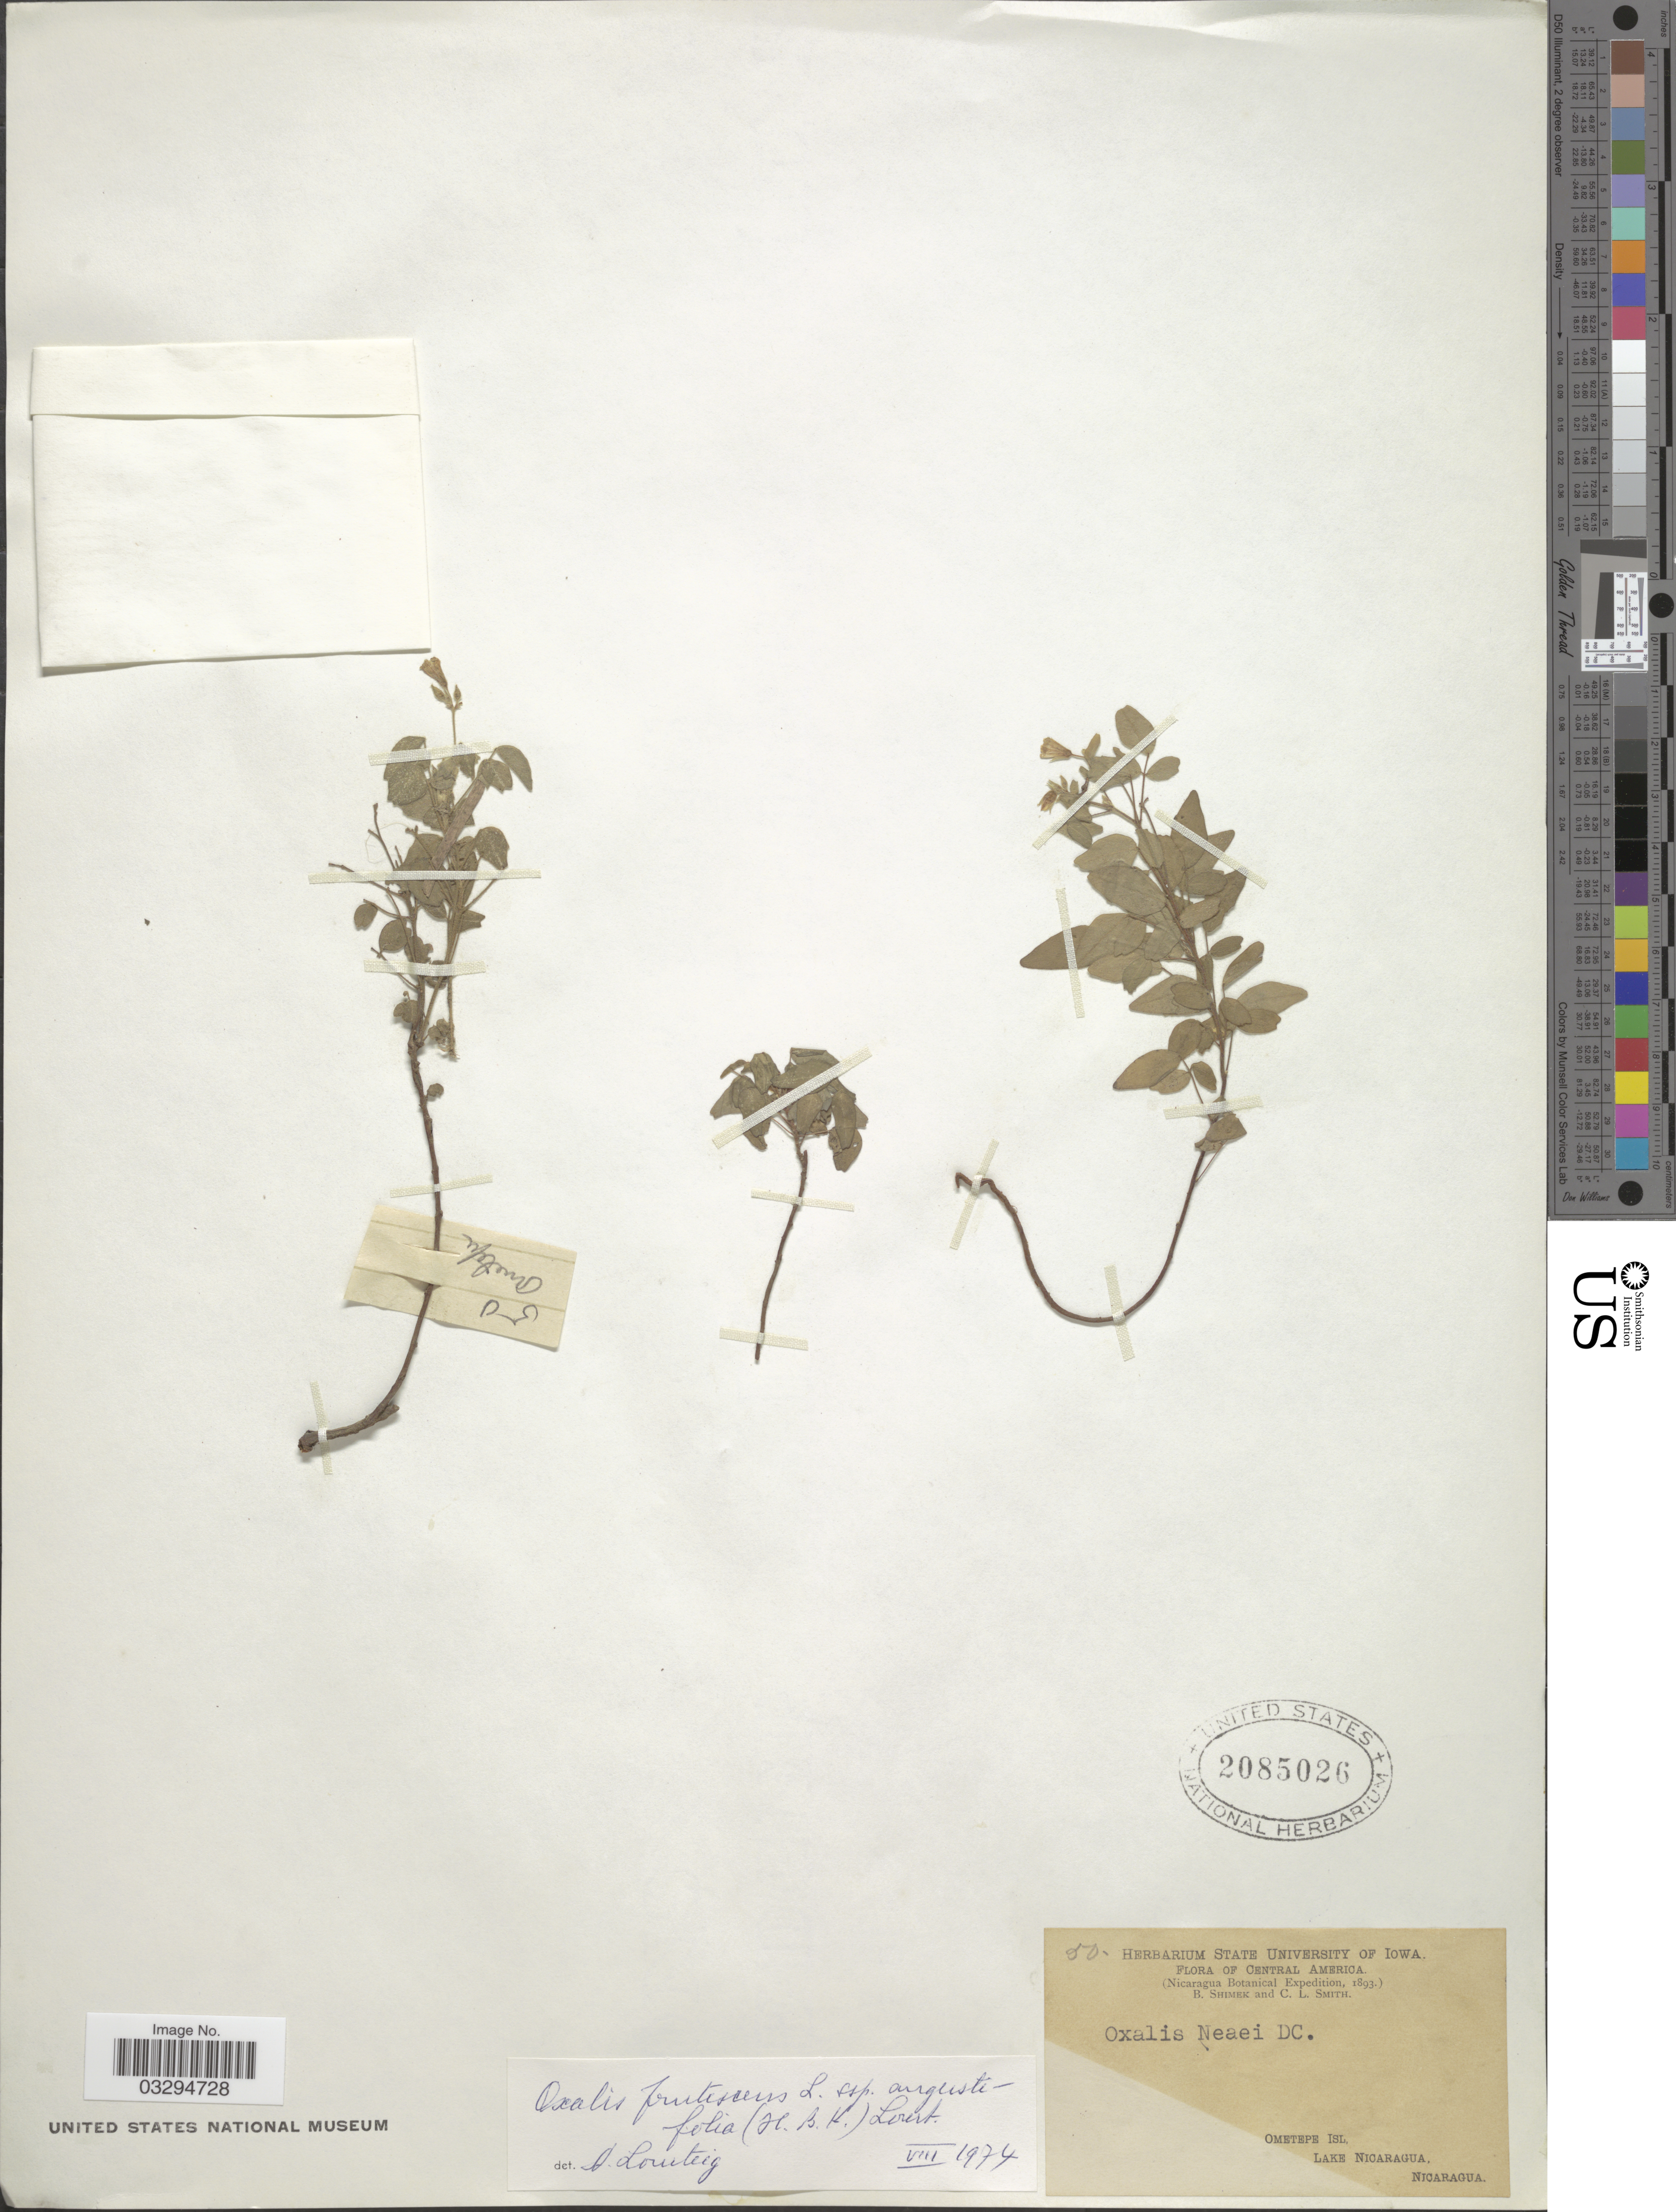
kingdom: Plantae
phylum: Tracheophyta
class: Magnoliopsida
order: Oxalidales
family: Oxalidaceae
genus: Oxalis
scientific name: Oxalis frutescens subsp. angustifolia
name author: (Kunth) Lourteig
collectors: B. Shimek & C. L. Smith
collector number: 50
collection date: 1893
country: Nicaragua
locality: Ometepe Isl, Lake Nicaragua.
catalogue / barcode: US 2085026